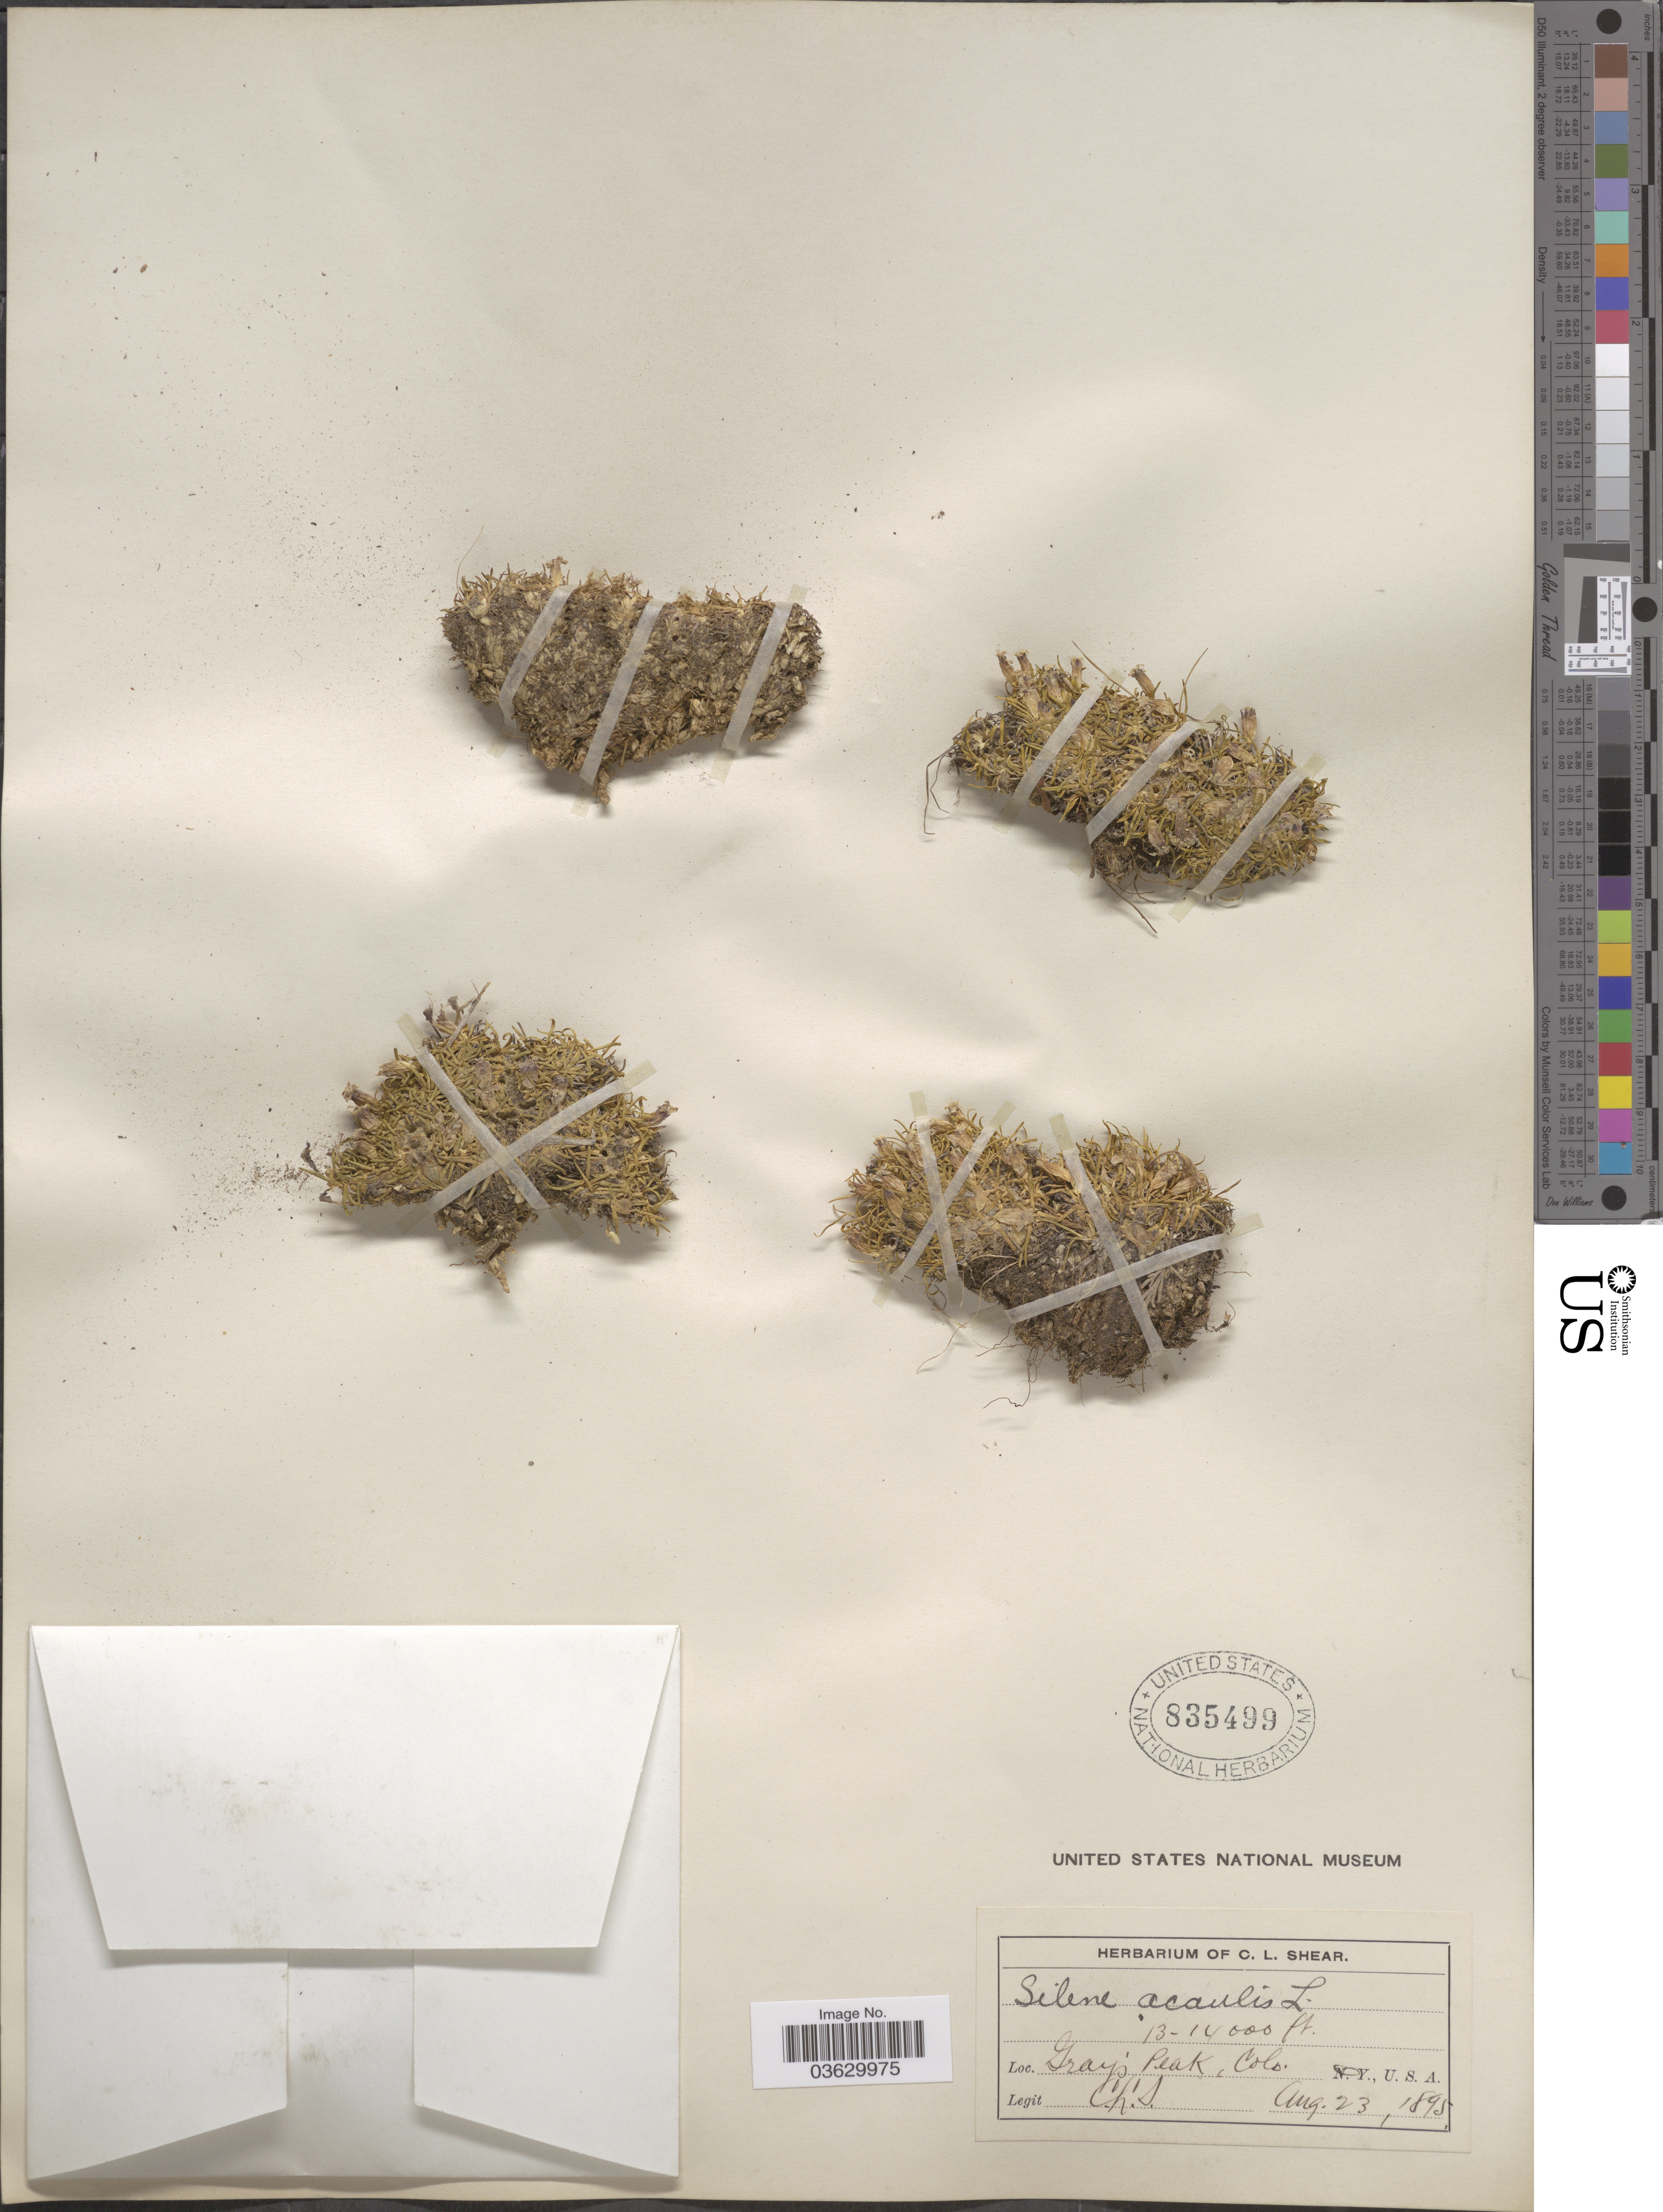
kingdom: Plantae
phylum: Tracheophyta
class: Magnoliopsida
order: Caryophyllales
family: Caryophyllaceae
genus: Silene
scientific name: Silene acaulis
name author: (L.) Jacq.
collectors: C. L. Shear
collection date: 1895-08-23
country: United States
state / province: Colorado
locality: Gray's Peak, U.S.A.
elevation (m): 3962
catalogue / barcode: US 835499